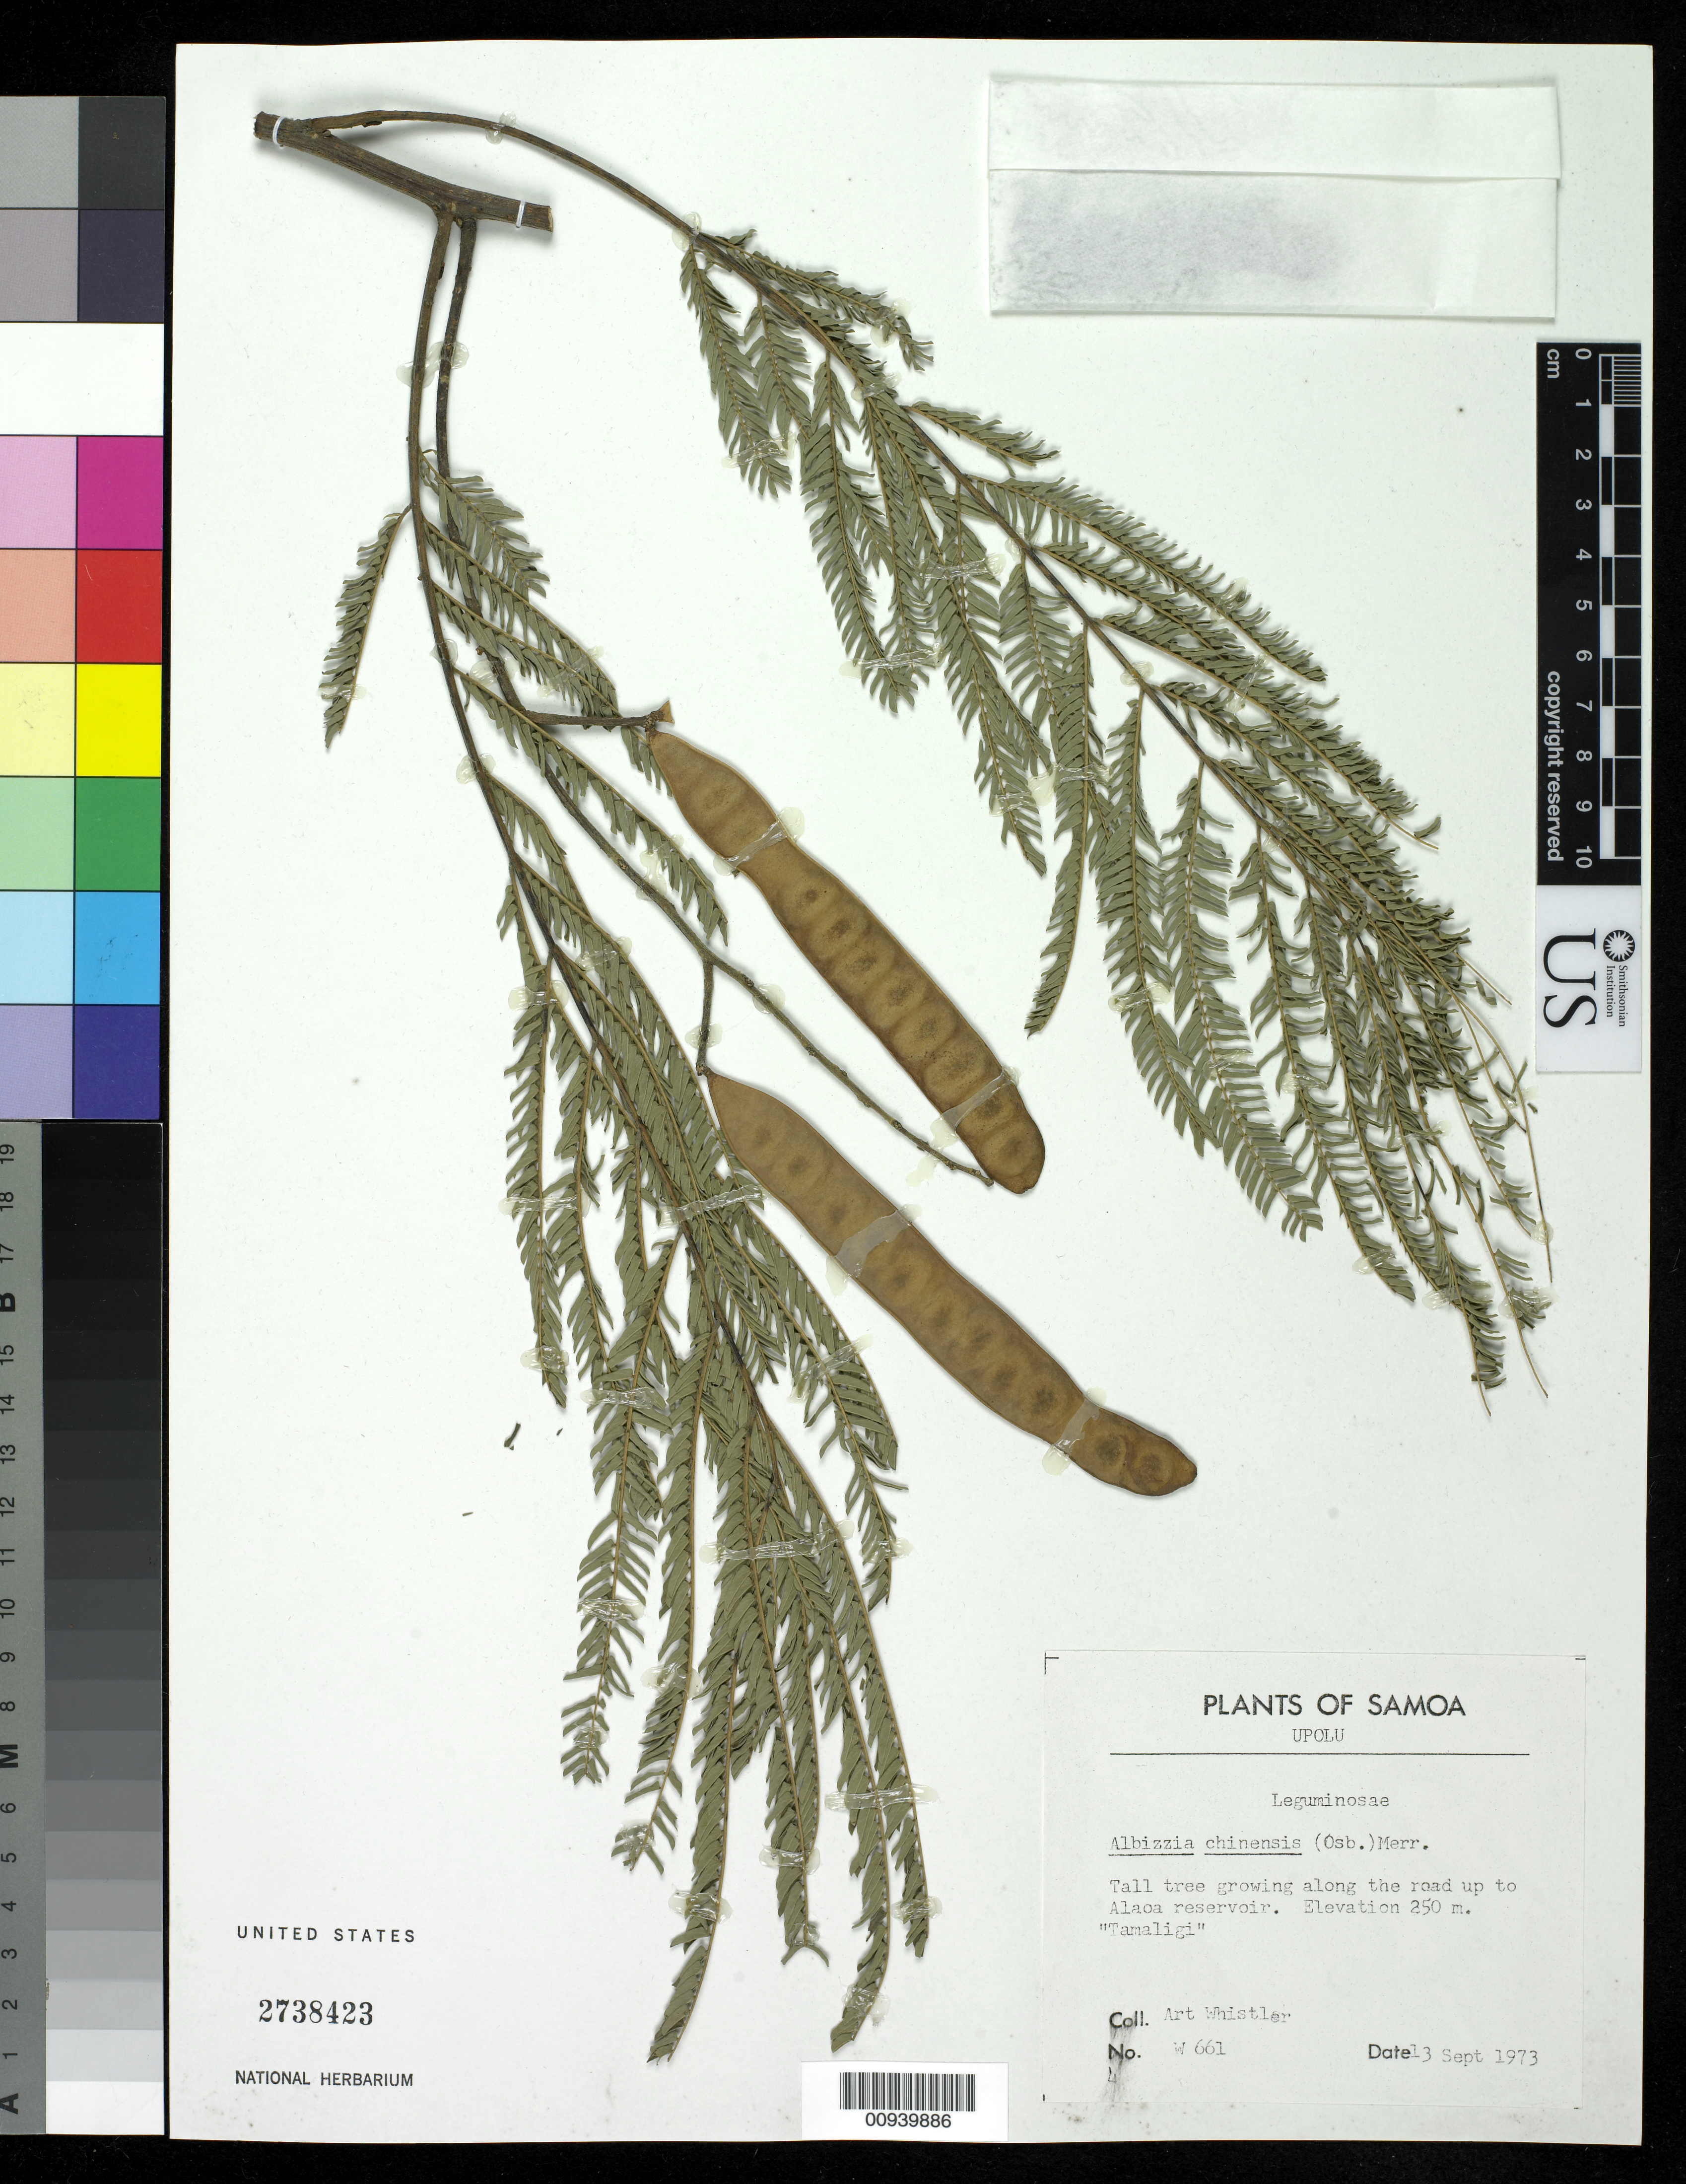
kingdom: Plantae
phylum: Tracheophyta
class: Magnoliopsida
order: Fabales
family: Fabaceae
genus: Albizia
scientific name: Albizia chinensis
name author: (Osbeck) Merr.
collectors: A. Whistler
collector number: W 661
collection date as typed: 13 Sep 1973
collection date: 1973-09-13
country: Samoa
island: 'Upolu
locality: Alaoa reservoir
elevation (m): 250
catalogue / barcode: US 2738423